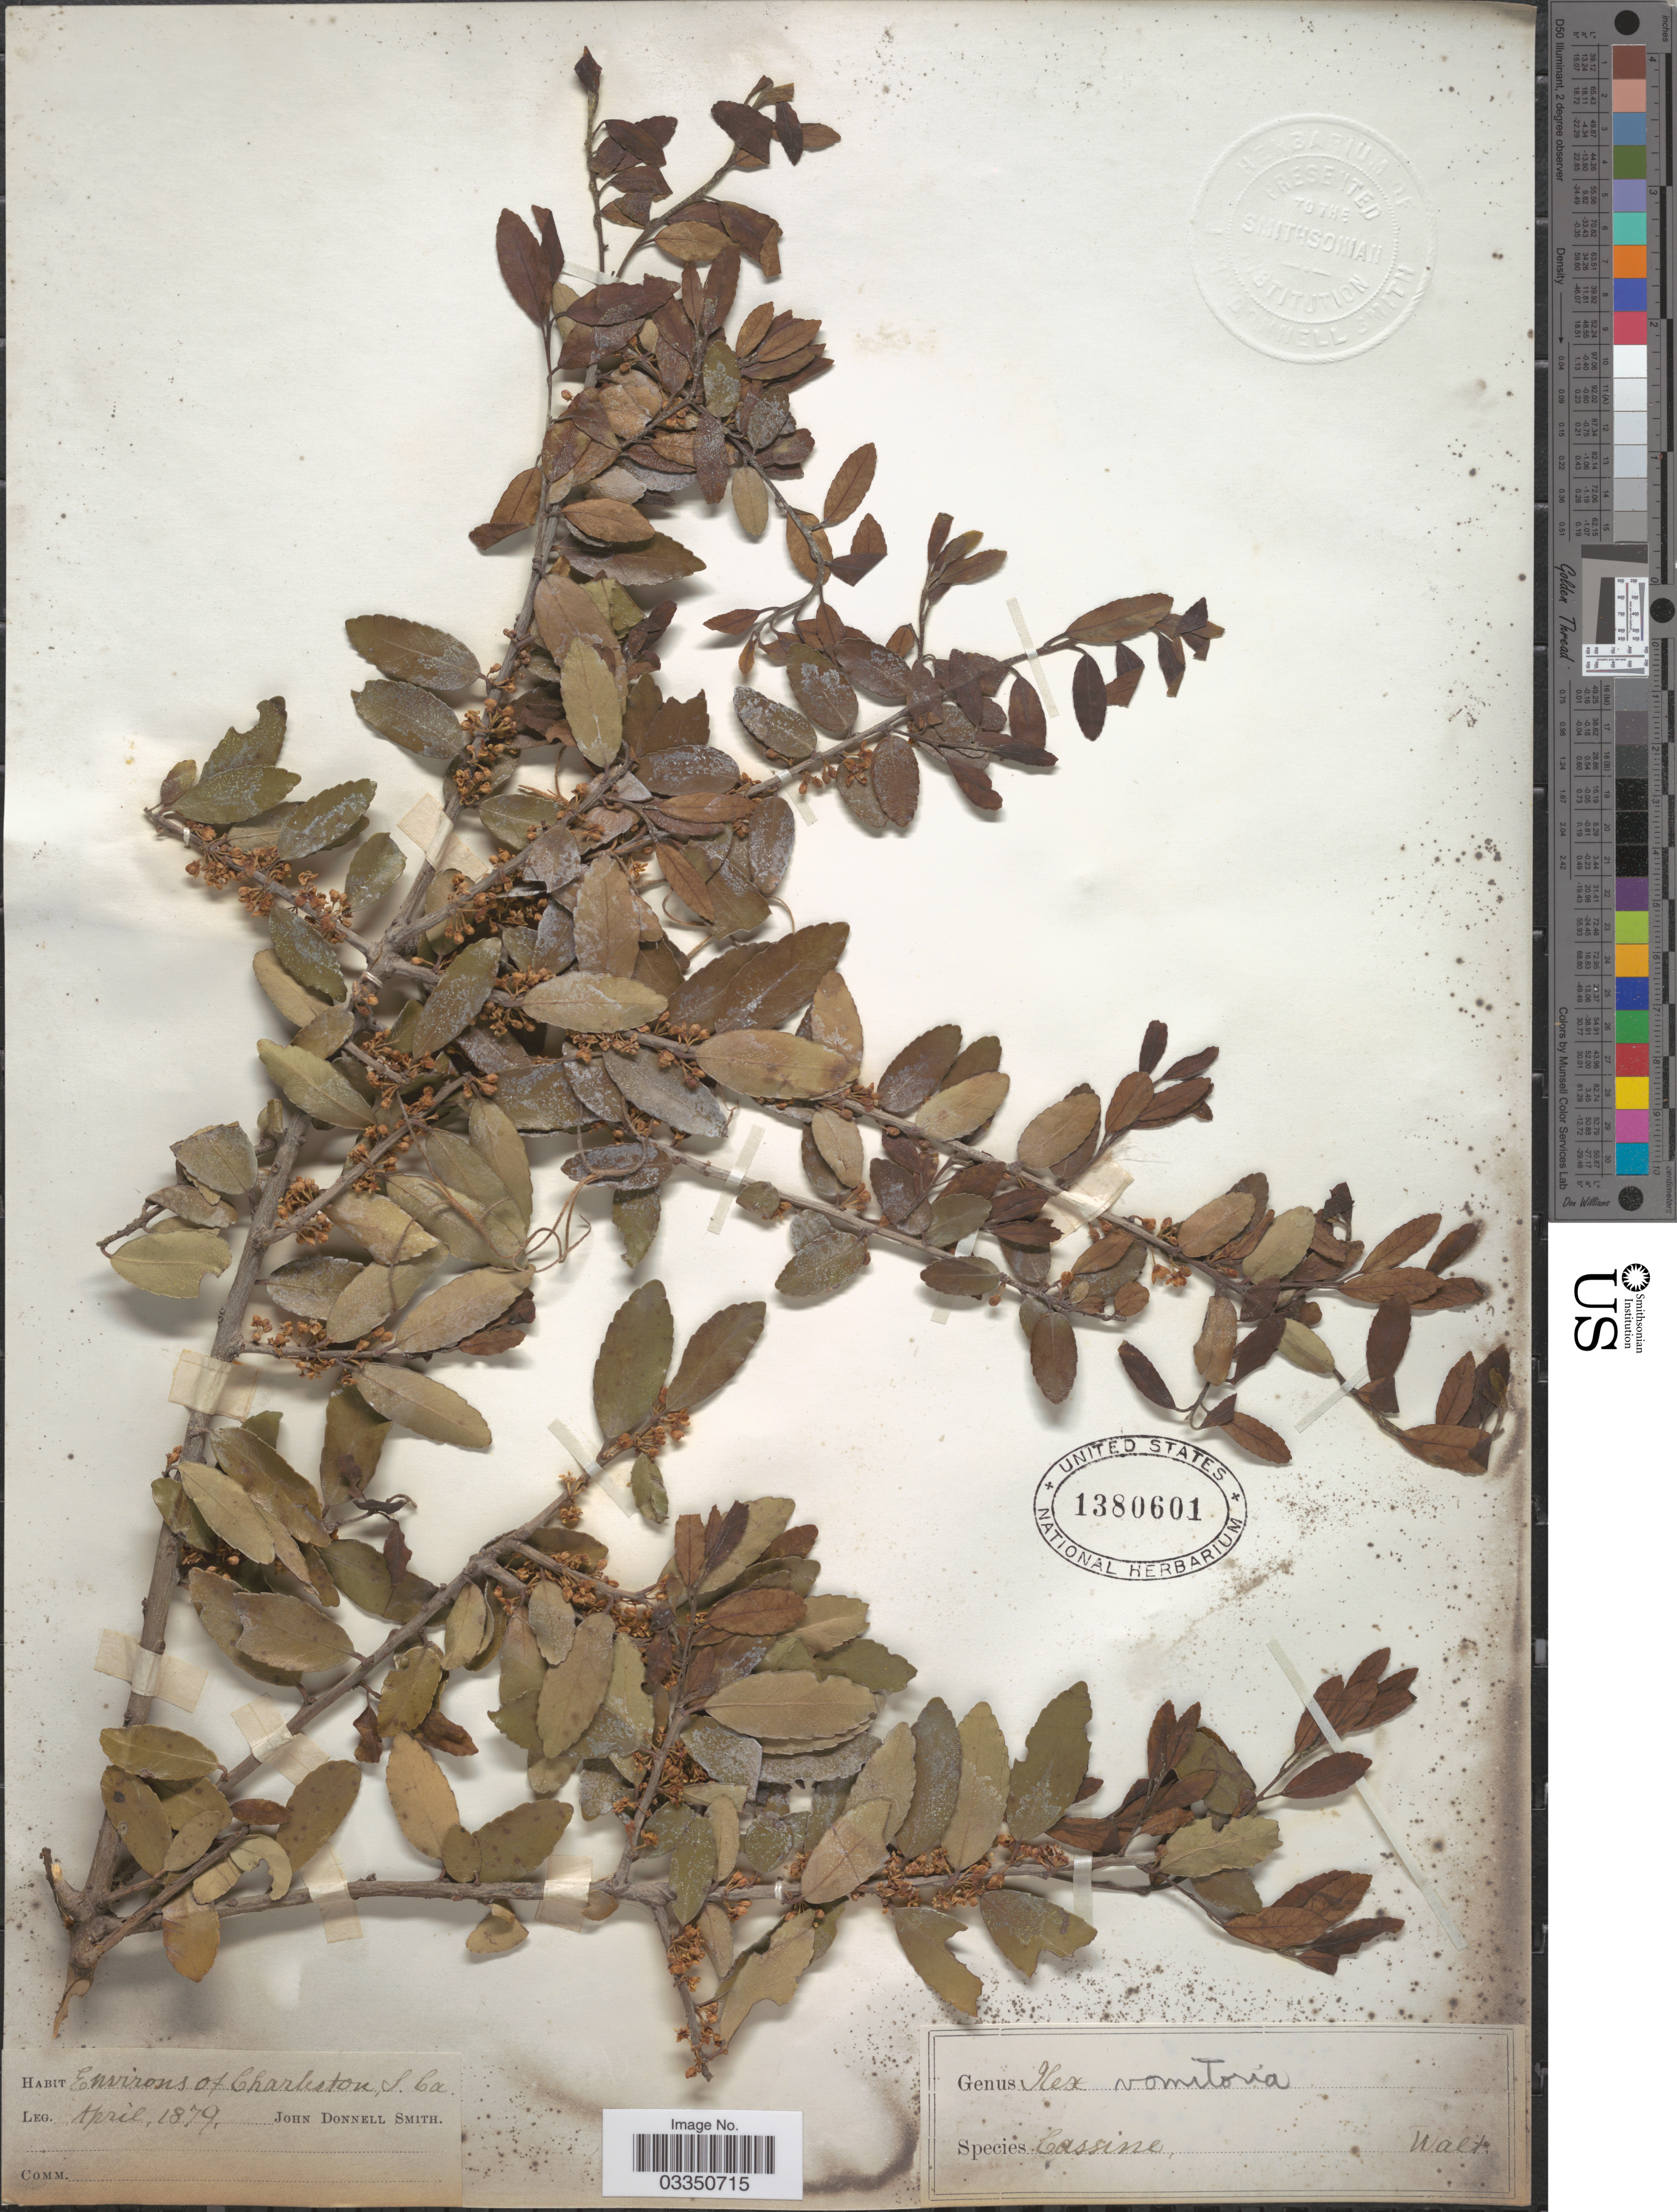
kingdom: Plantae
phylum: Tracheophyta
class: Magnoliopsida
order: Aquifoliales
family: Aquifoliaceae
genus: Ilex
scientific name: Ilex vomitoria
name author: Aiton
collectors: J. Donnell Smith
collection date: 1879-04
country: United States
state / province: South Carolina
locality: Environs of Charleston.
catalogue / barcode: US 1380601